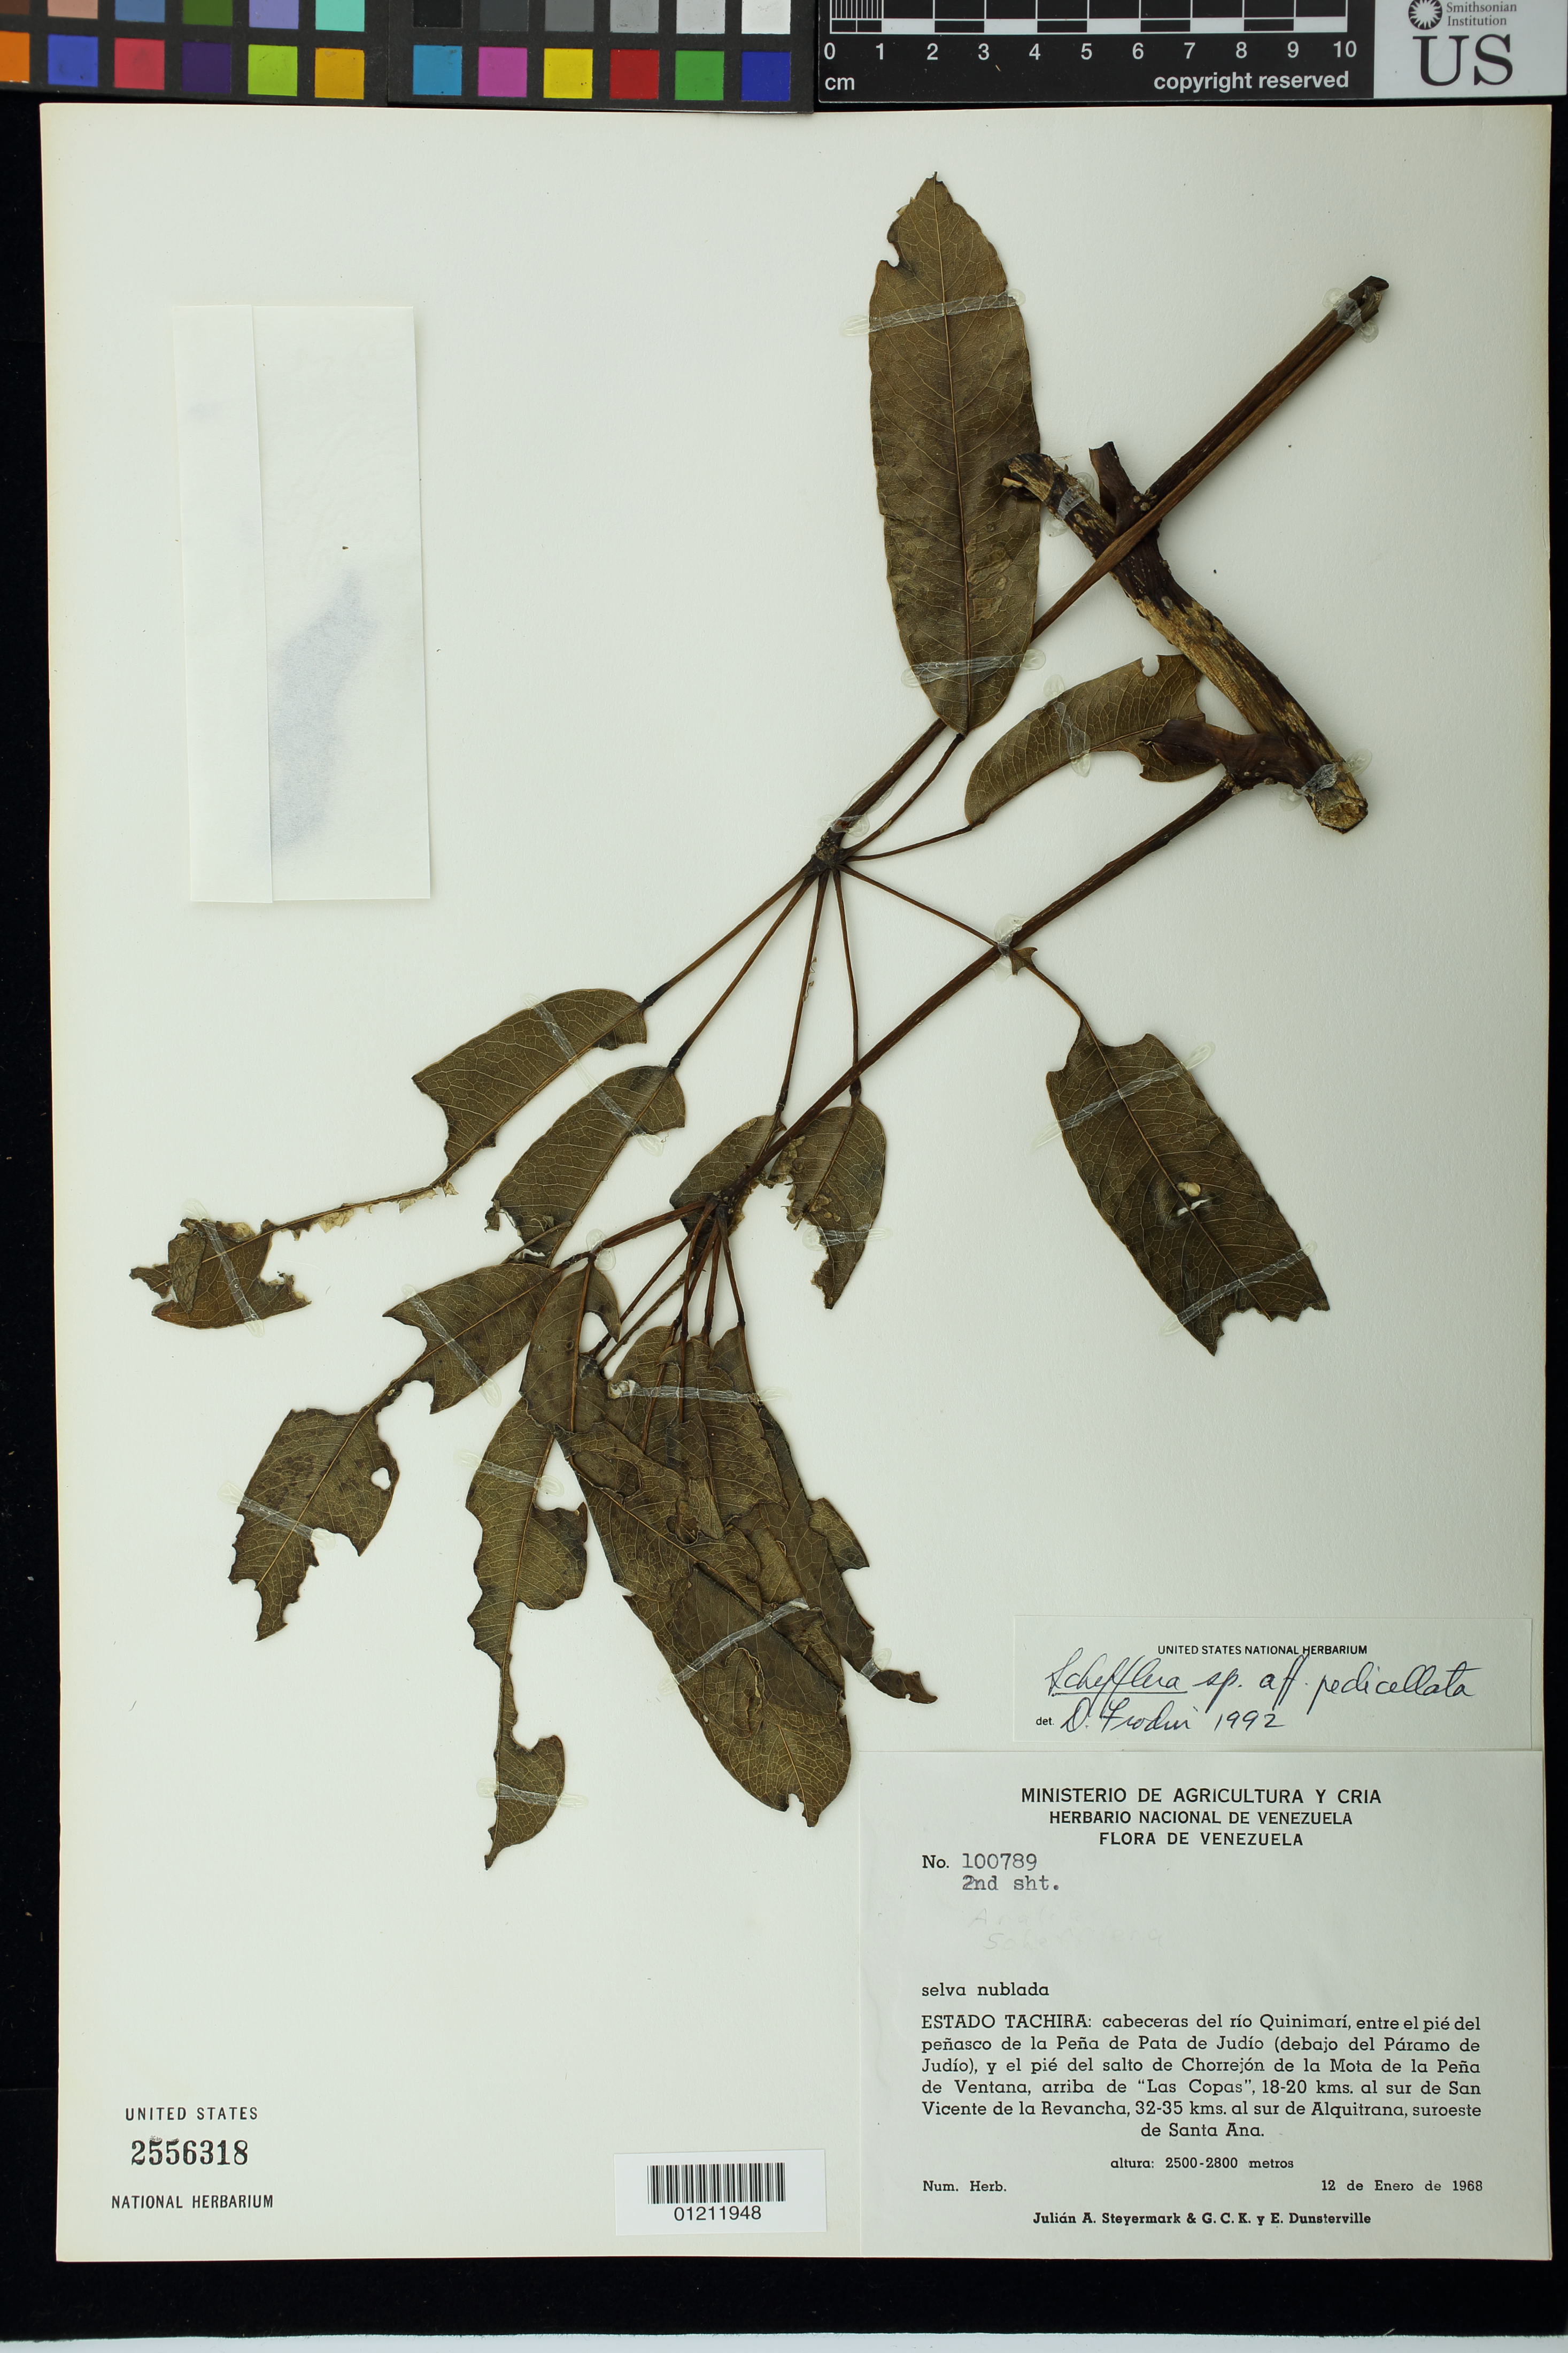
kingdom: Plantae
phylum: Tracheophyta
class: Magnoliopsida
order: Apiales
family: Araliaceae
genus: Schefflera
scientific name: Schefflera pedicellata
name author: (Ruiz & Pav.) Harms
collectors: J. Steyermark, G. C. K. Dunsterville & E. Dunsterville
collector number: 100789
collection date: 1968-01-12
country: Venezuela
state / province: Táchira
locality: Headwaters of Río Quinimari, above "Las Copas" 18-20 km S of San Vicente de la Revancha, 32-35 kms S of Alquitrana, SW of Santa Ana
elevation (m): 2500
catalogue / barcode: US 2556318